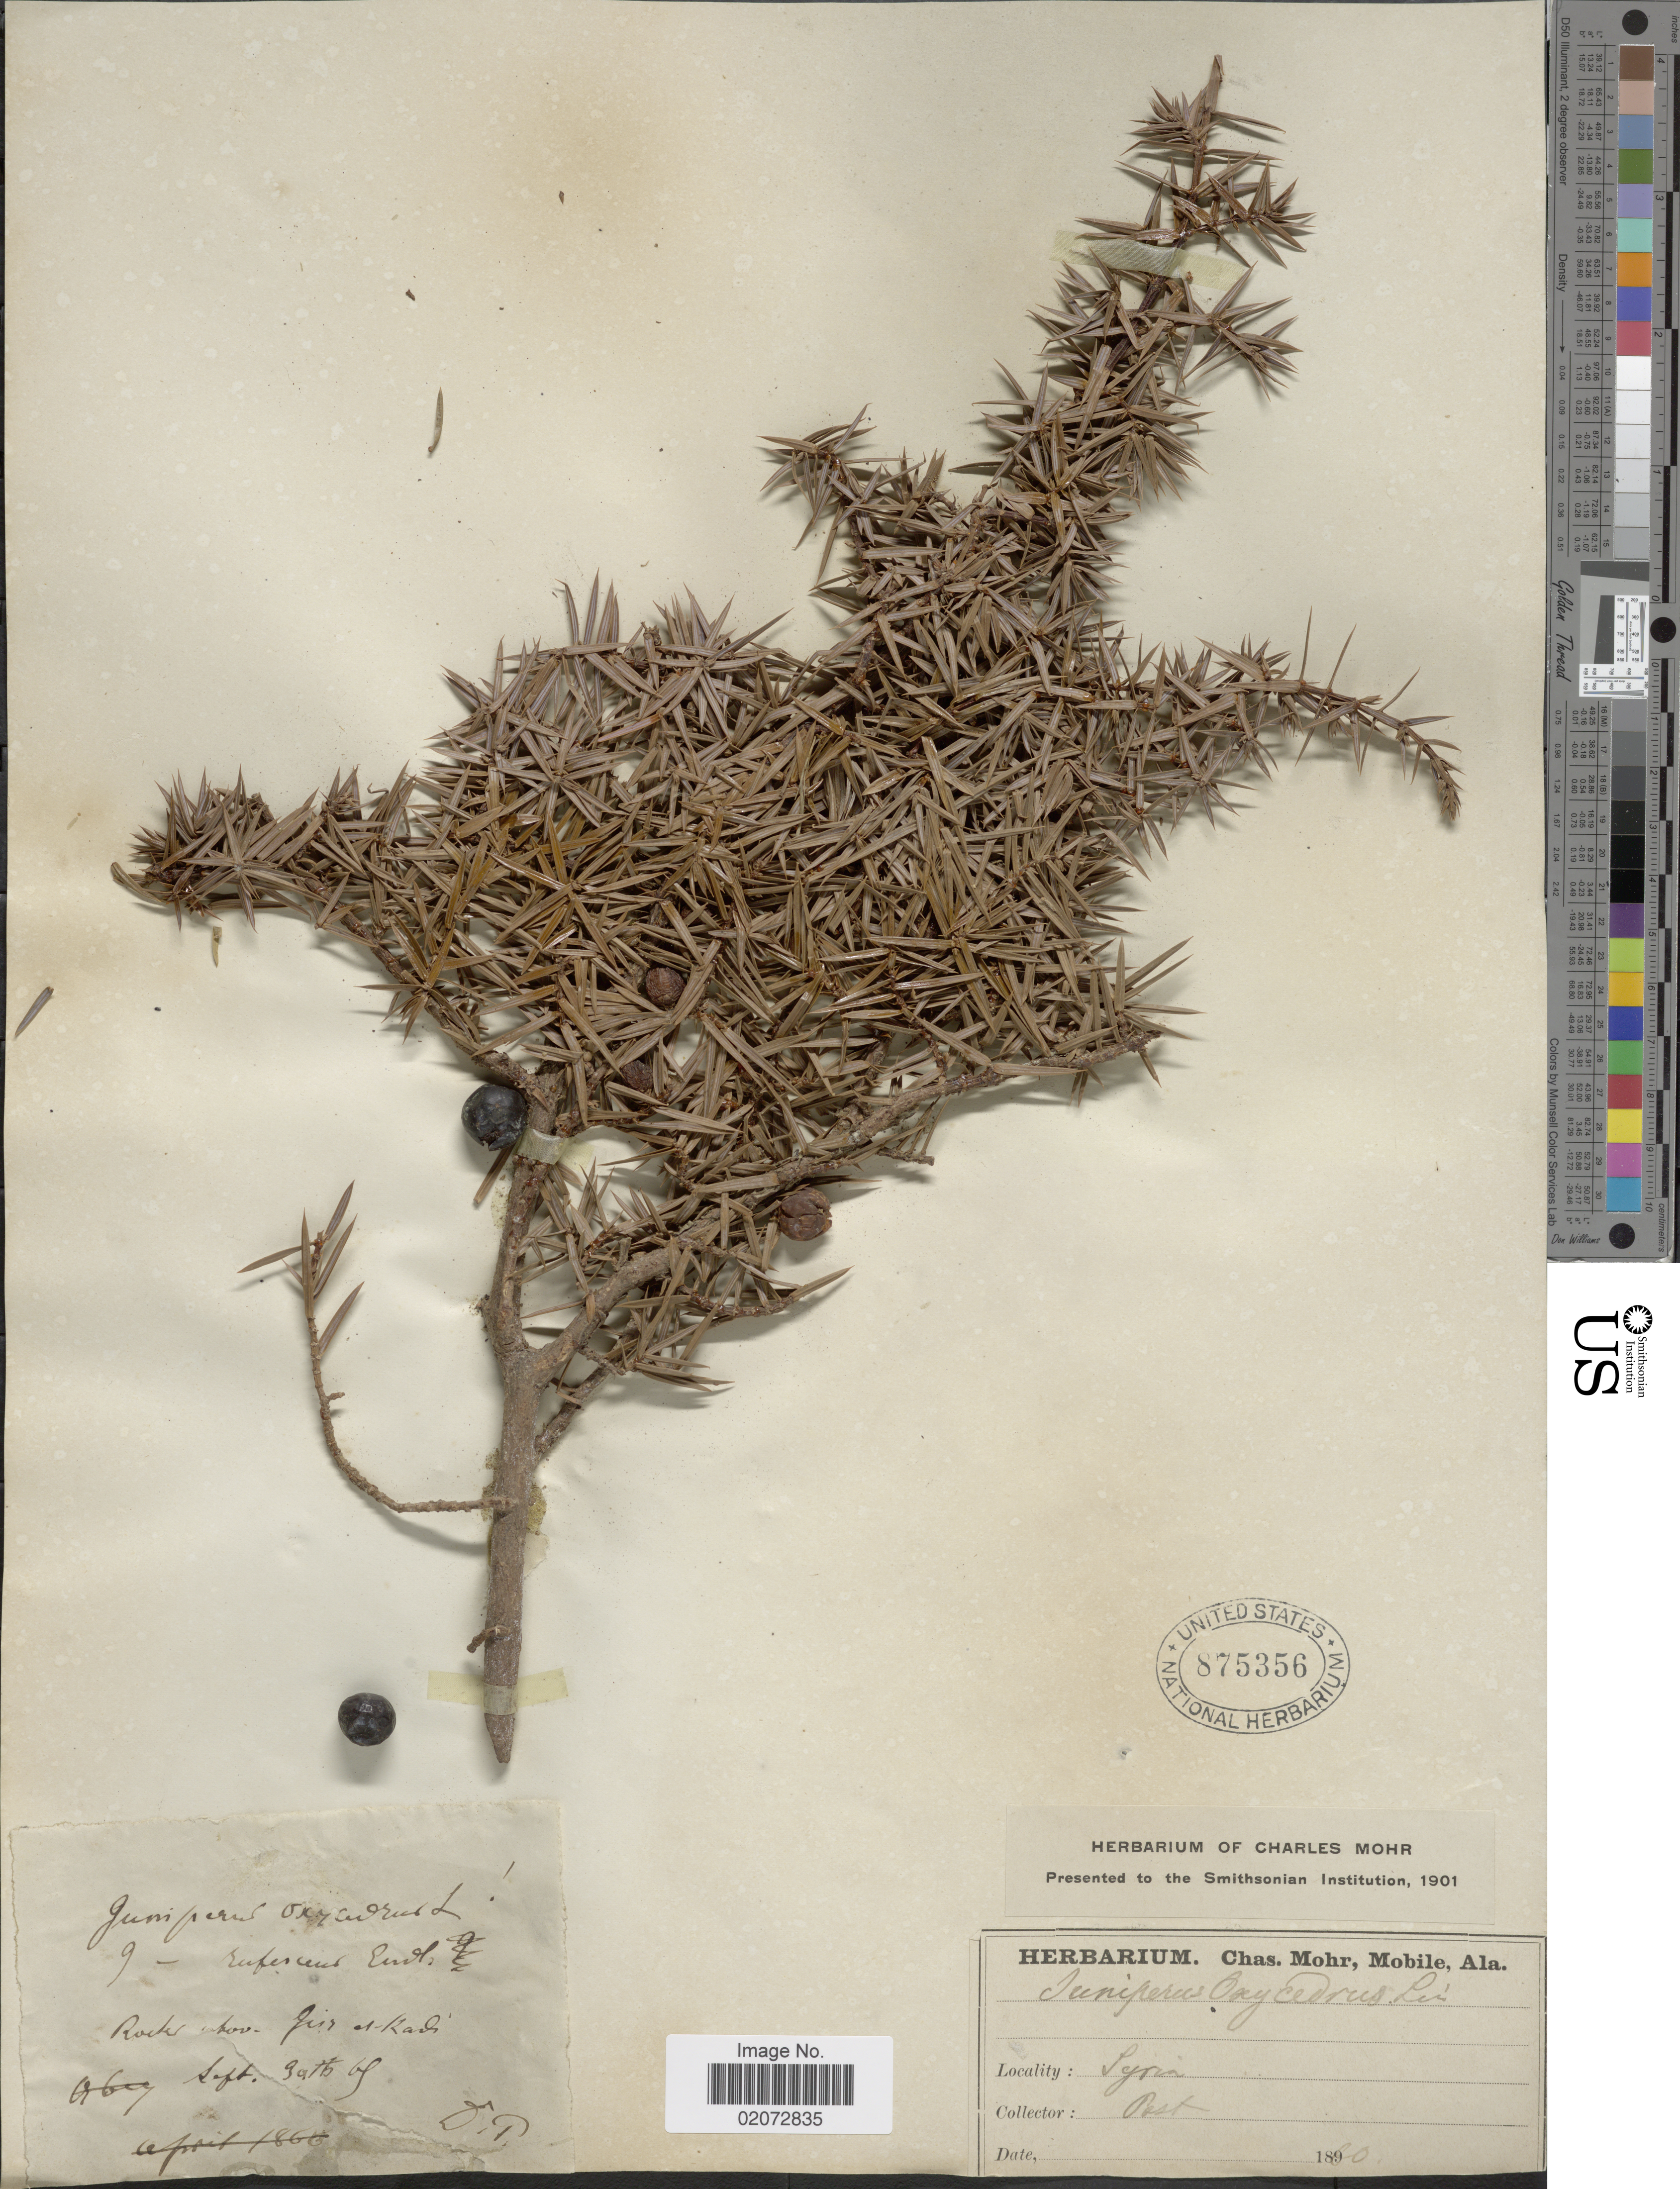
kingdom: Plantae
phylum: Tracheophyta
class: Pinopsida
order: Pinales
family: Cupressaceae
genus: Juniperus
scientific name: Juniperus oxycedrus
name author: L.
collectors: -- Post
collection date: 1869-09-09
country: Syria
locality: Juis el-Kadi [interpreted]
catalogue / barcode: US 875356